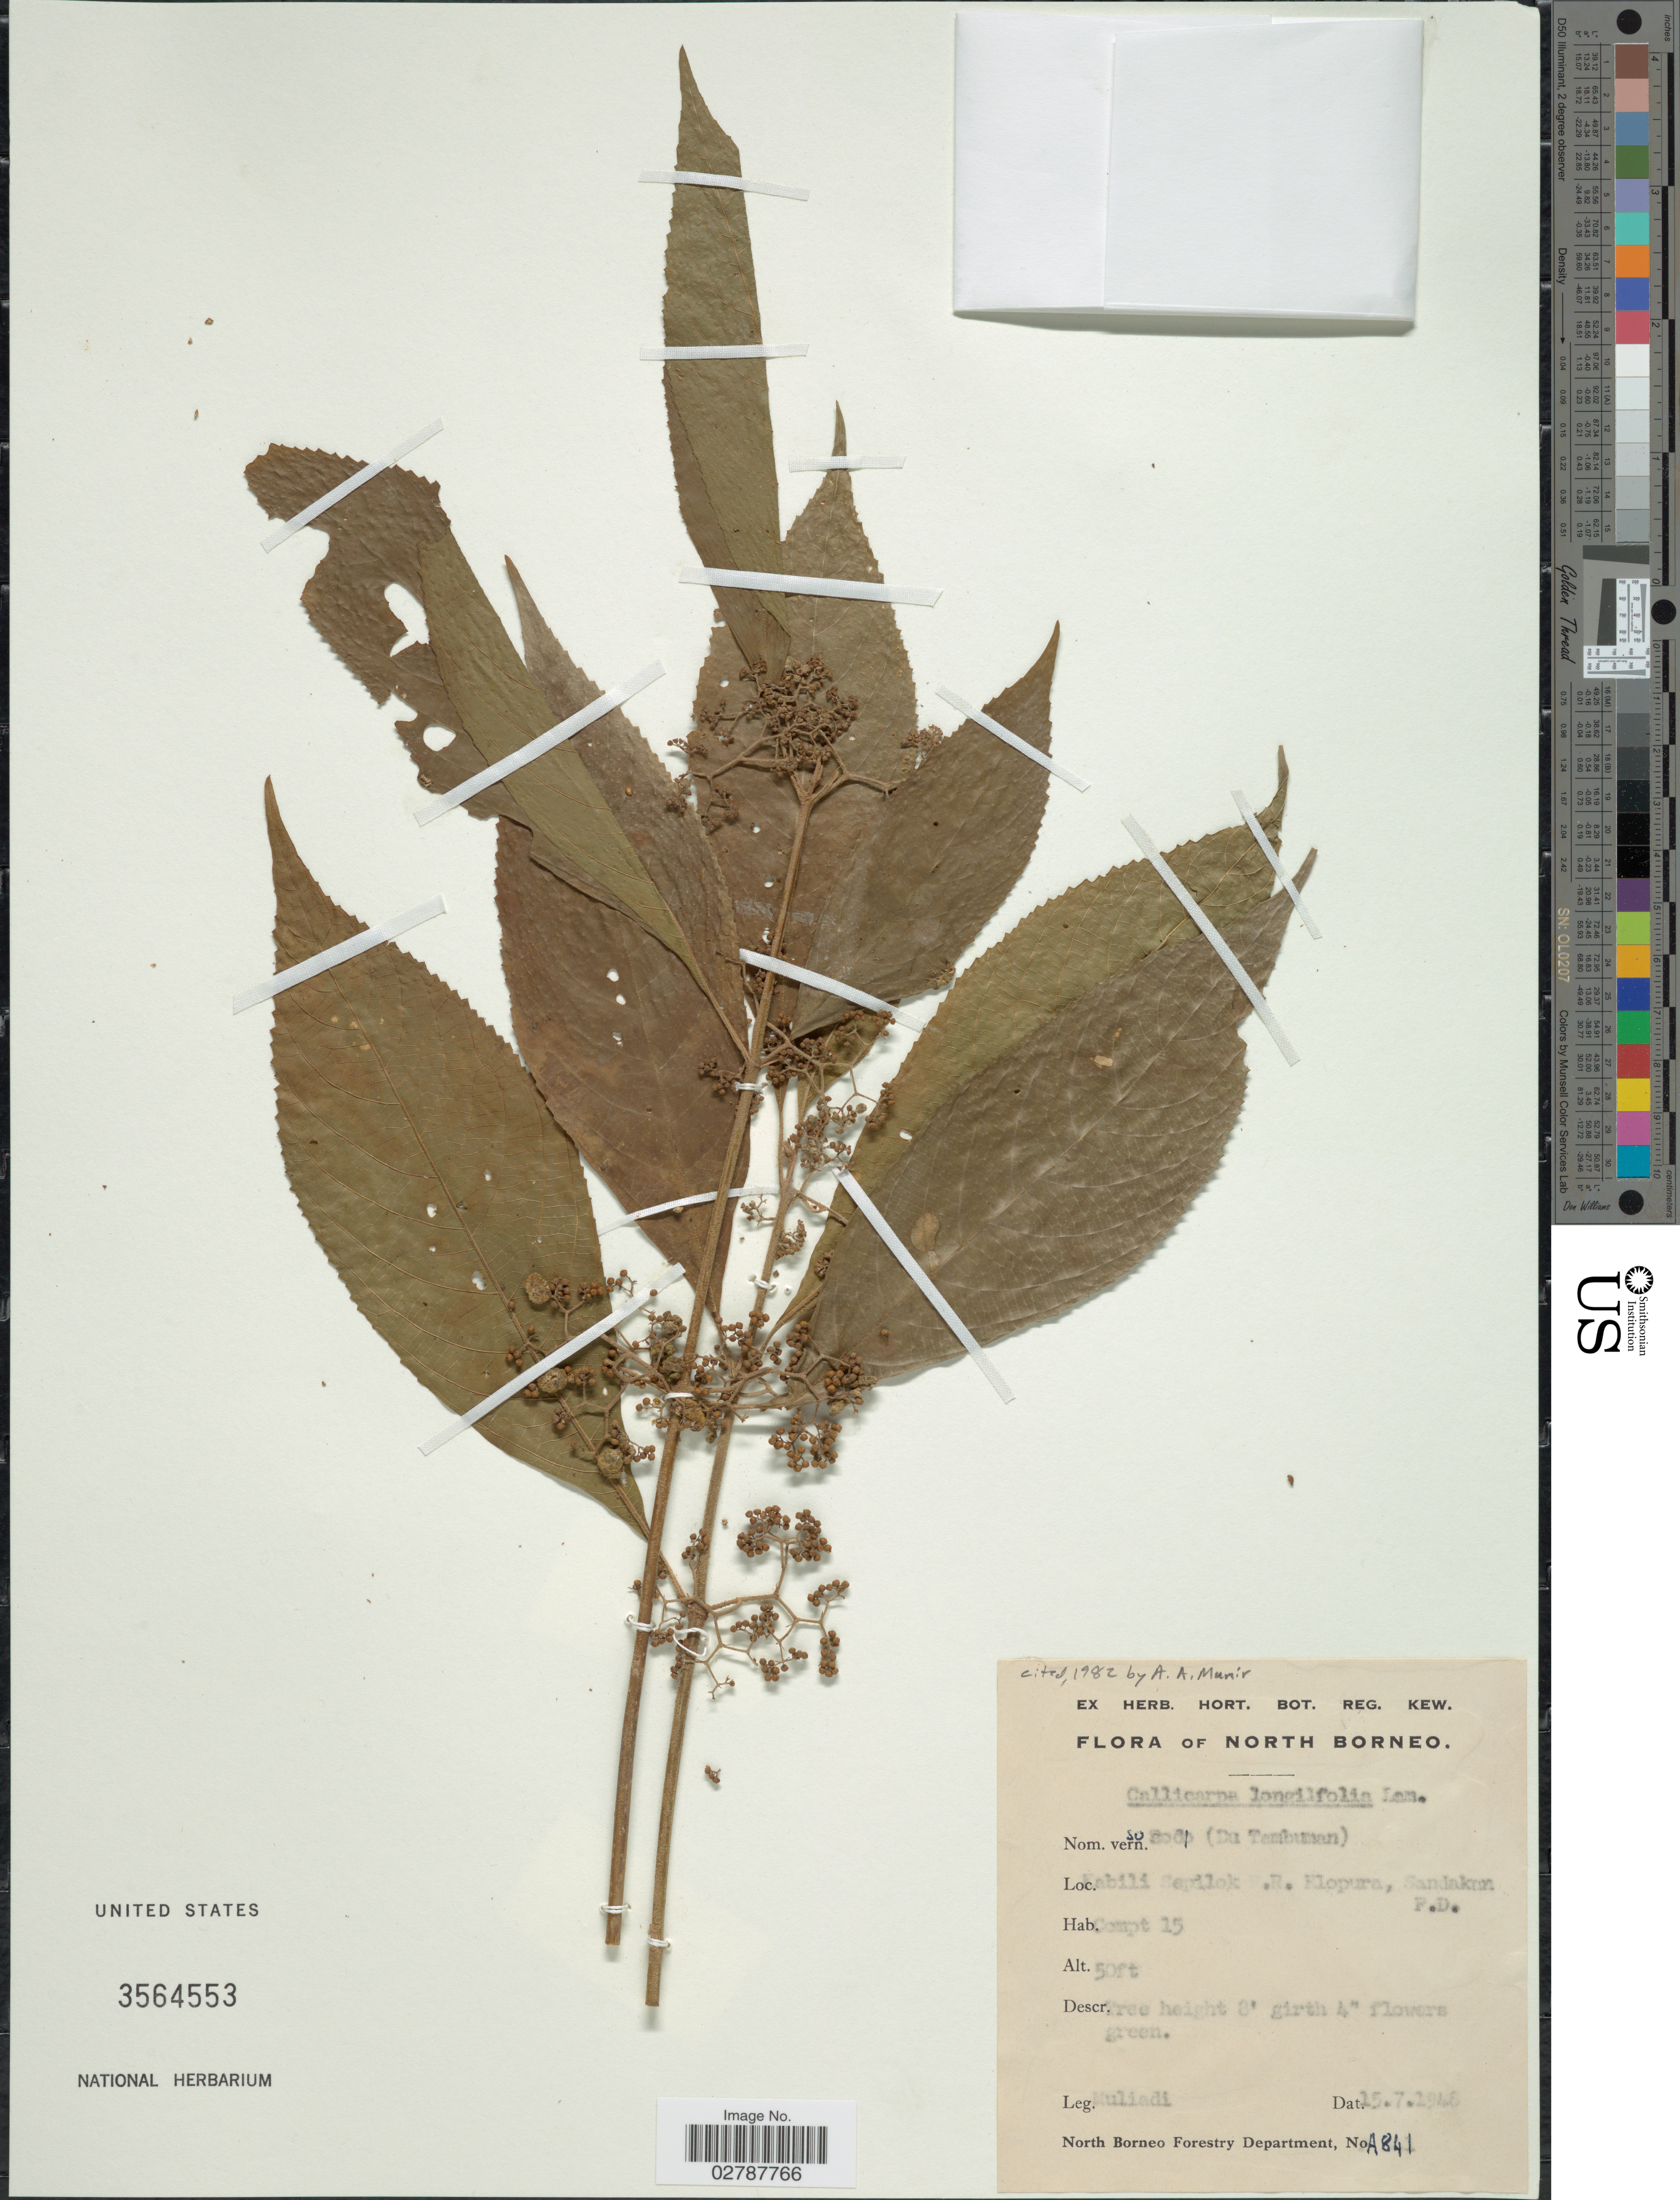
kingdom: Plantae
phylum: Tracheophyta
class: Magnoliopsida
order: Lamiales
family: Lamiaceae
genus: Callicarpa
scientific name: Callicarpa longifolia f. floccosa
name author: Schauer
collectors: -. Muliadi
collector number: A841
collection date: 1948-07-15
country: Malaysia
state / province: Sabah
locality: North Borneo. Mabili Sepilok. R. Elopura, Sandakan F.D. Compt 15.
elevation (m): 15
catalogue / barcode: US 3564553